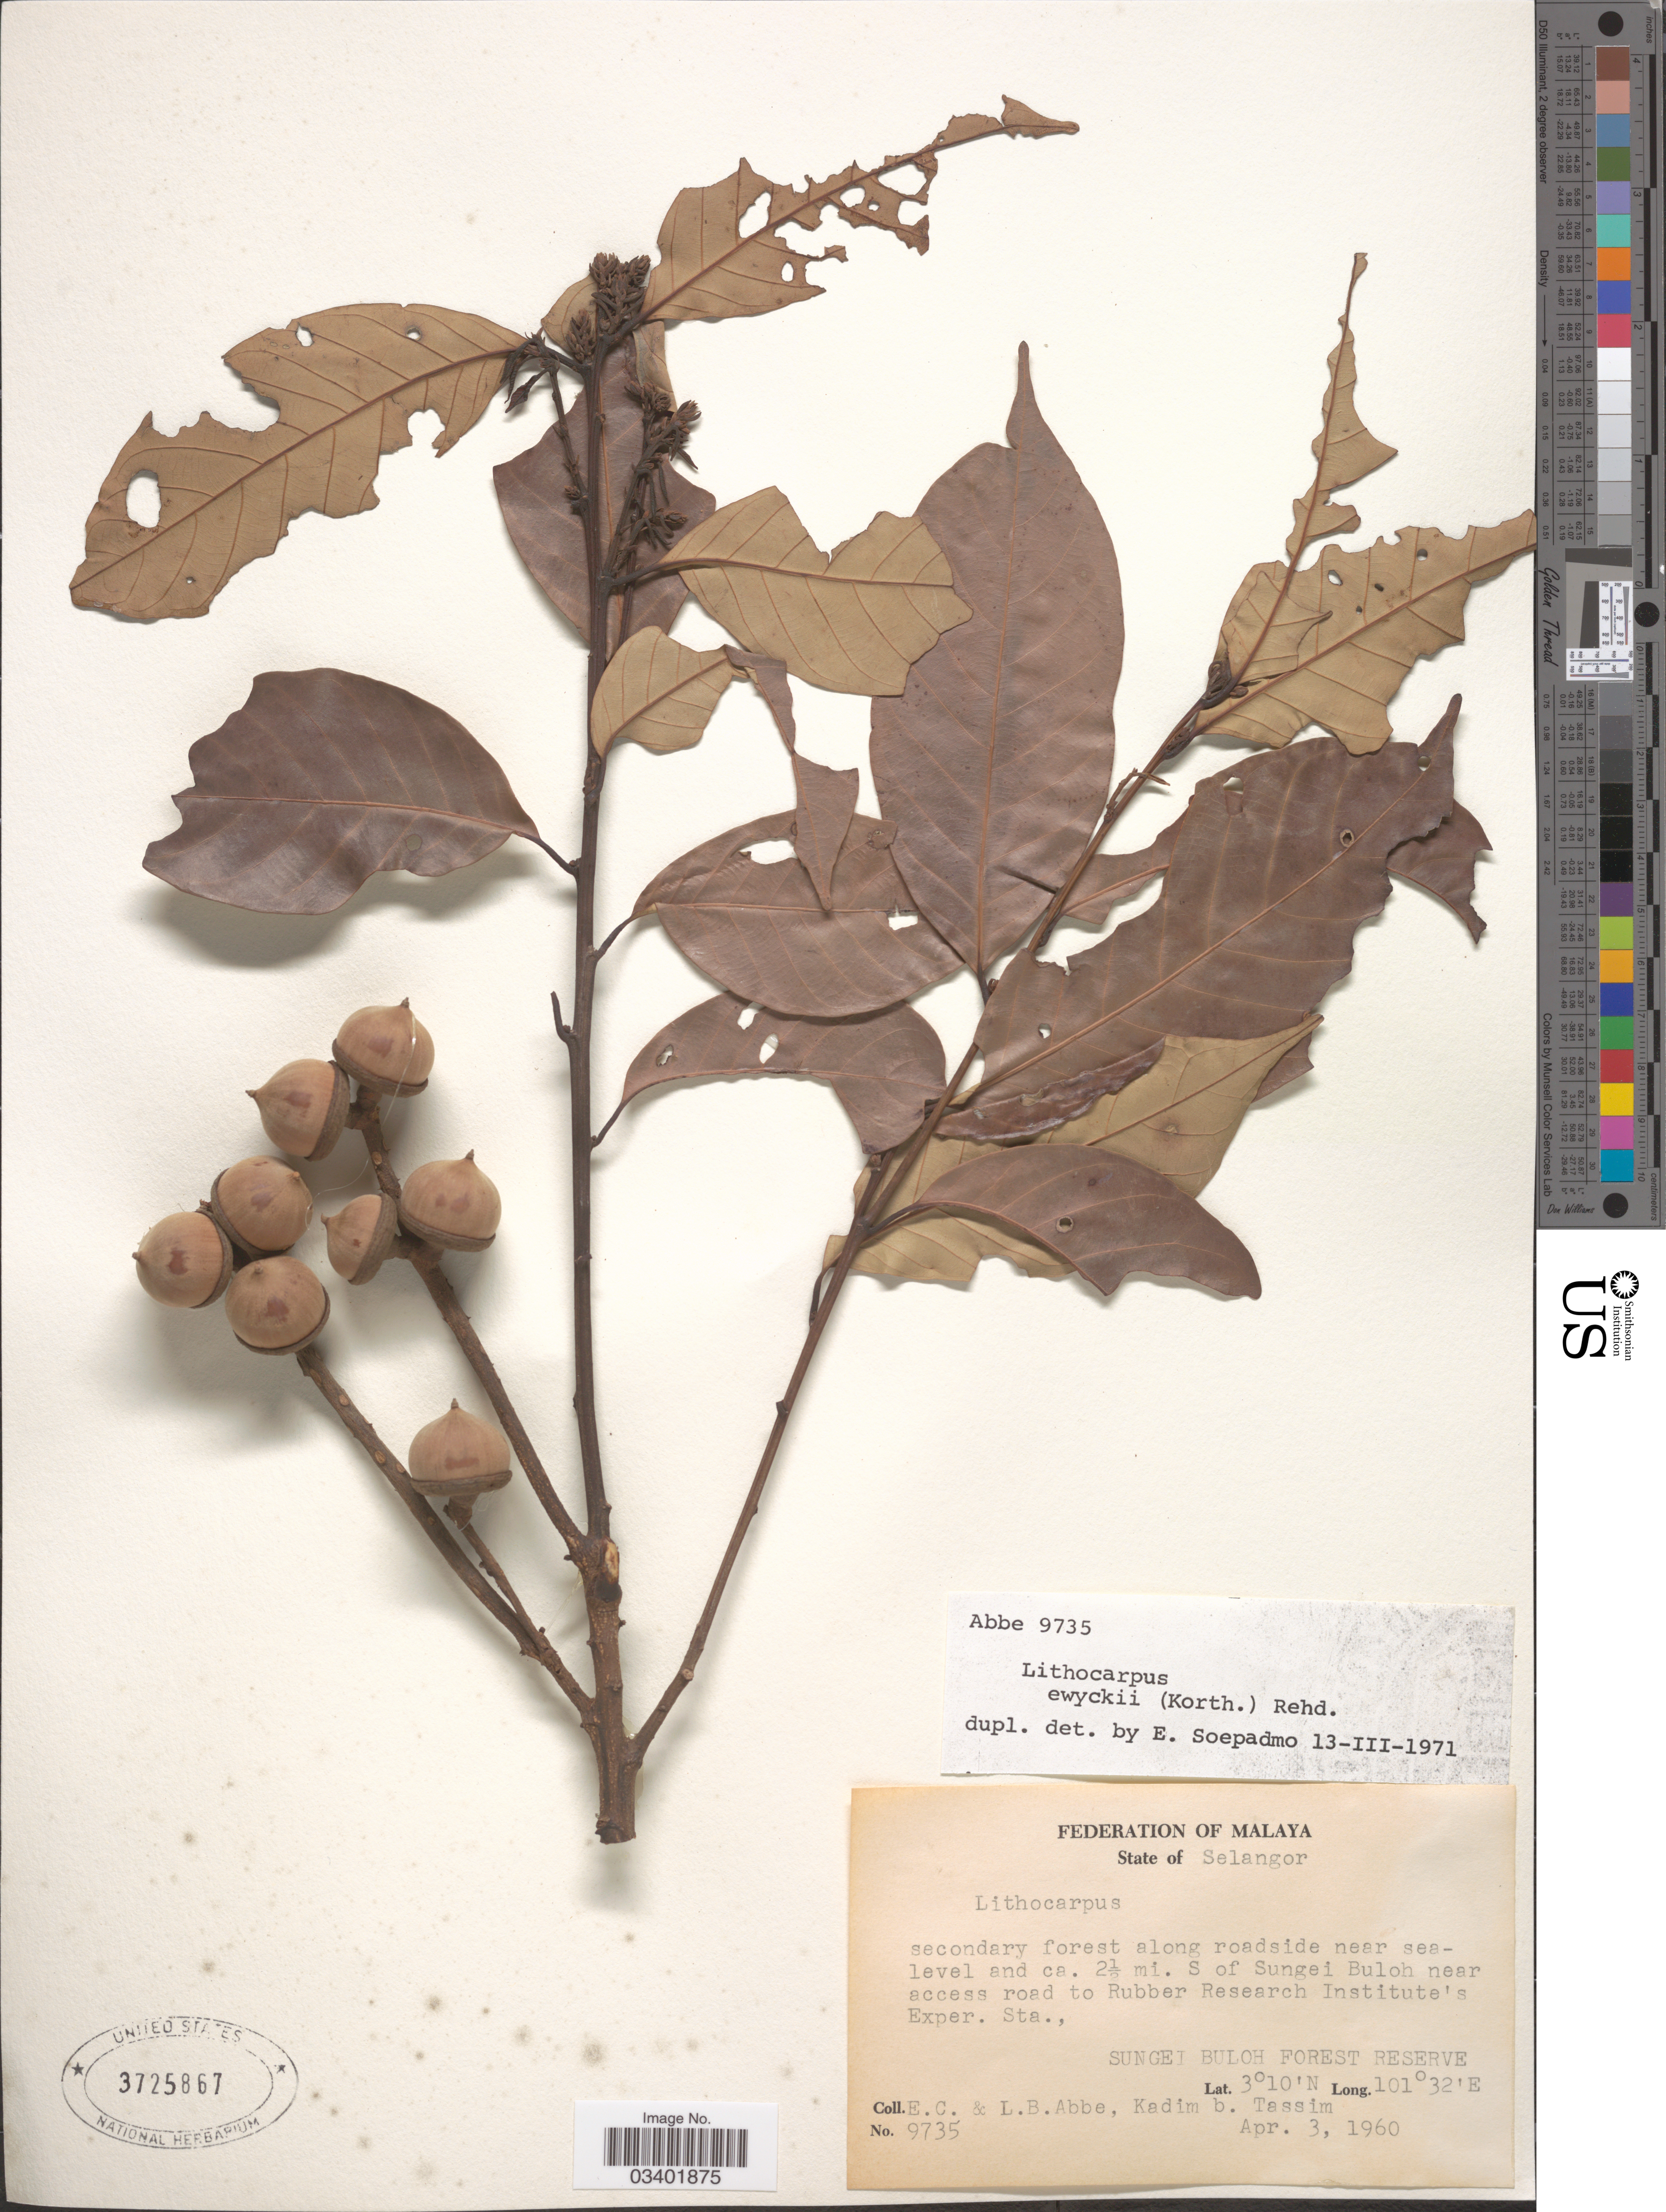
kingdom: Plantae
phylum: Tracheophyta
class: Magnoliopsida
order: Fagales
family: Fagaceae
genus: Lithocarpus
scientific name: Lithocarpus ewyckii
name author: (Korth.) Rehder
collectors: E. C. Abbe, L. B. Abbe & K. Tassim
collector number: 9735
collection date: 1960-04-03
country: Malaysia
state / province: Selangor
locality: Federation of Malaya. Along roadside near sea-level and ca. 2½ mi. S of Sungei Buloh near access road to Rubber Research Institute's Exper. Sta., Sungei Buloh Forest Reserve.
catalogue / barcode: US 3725867